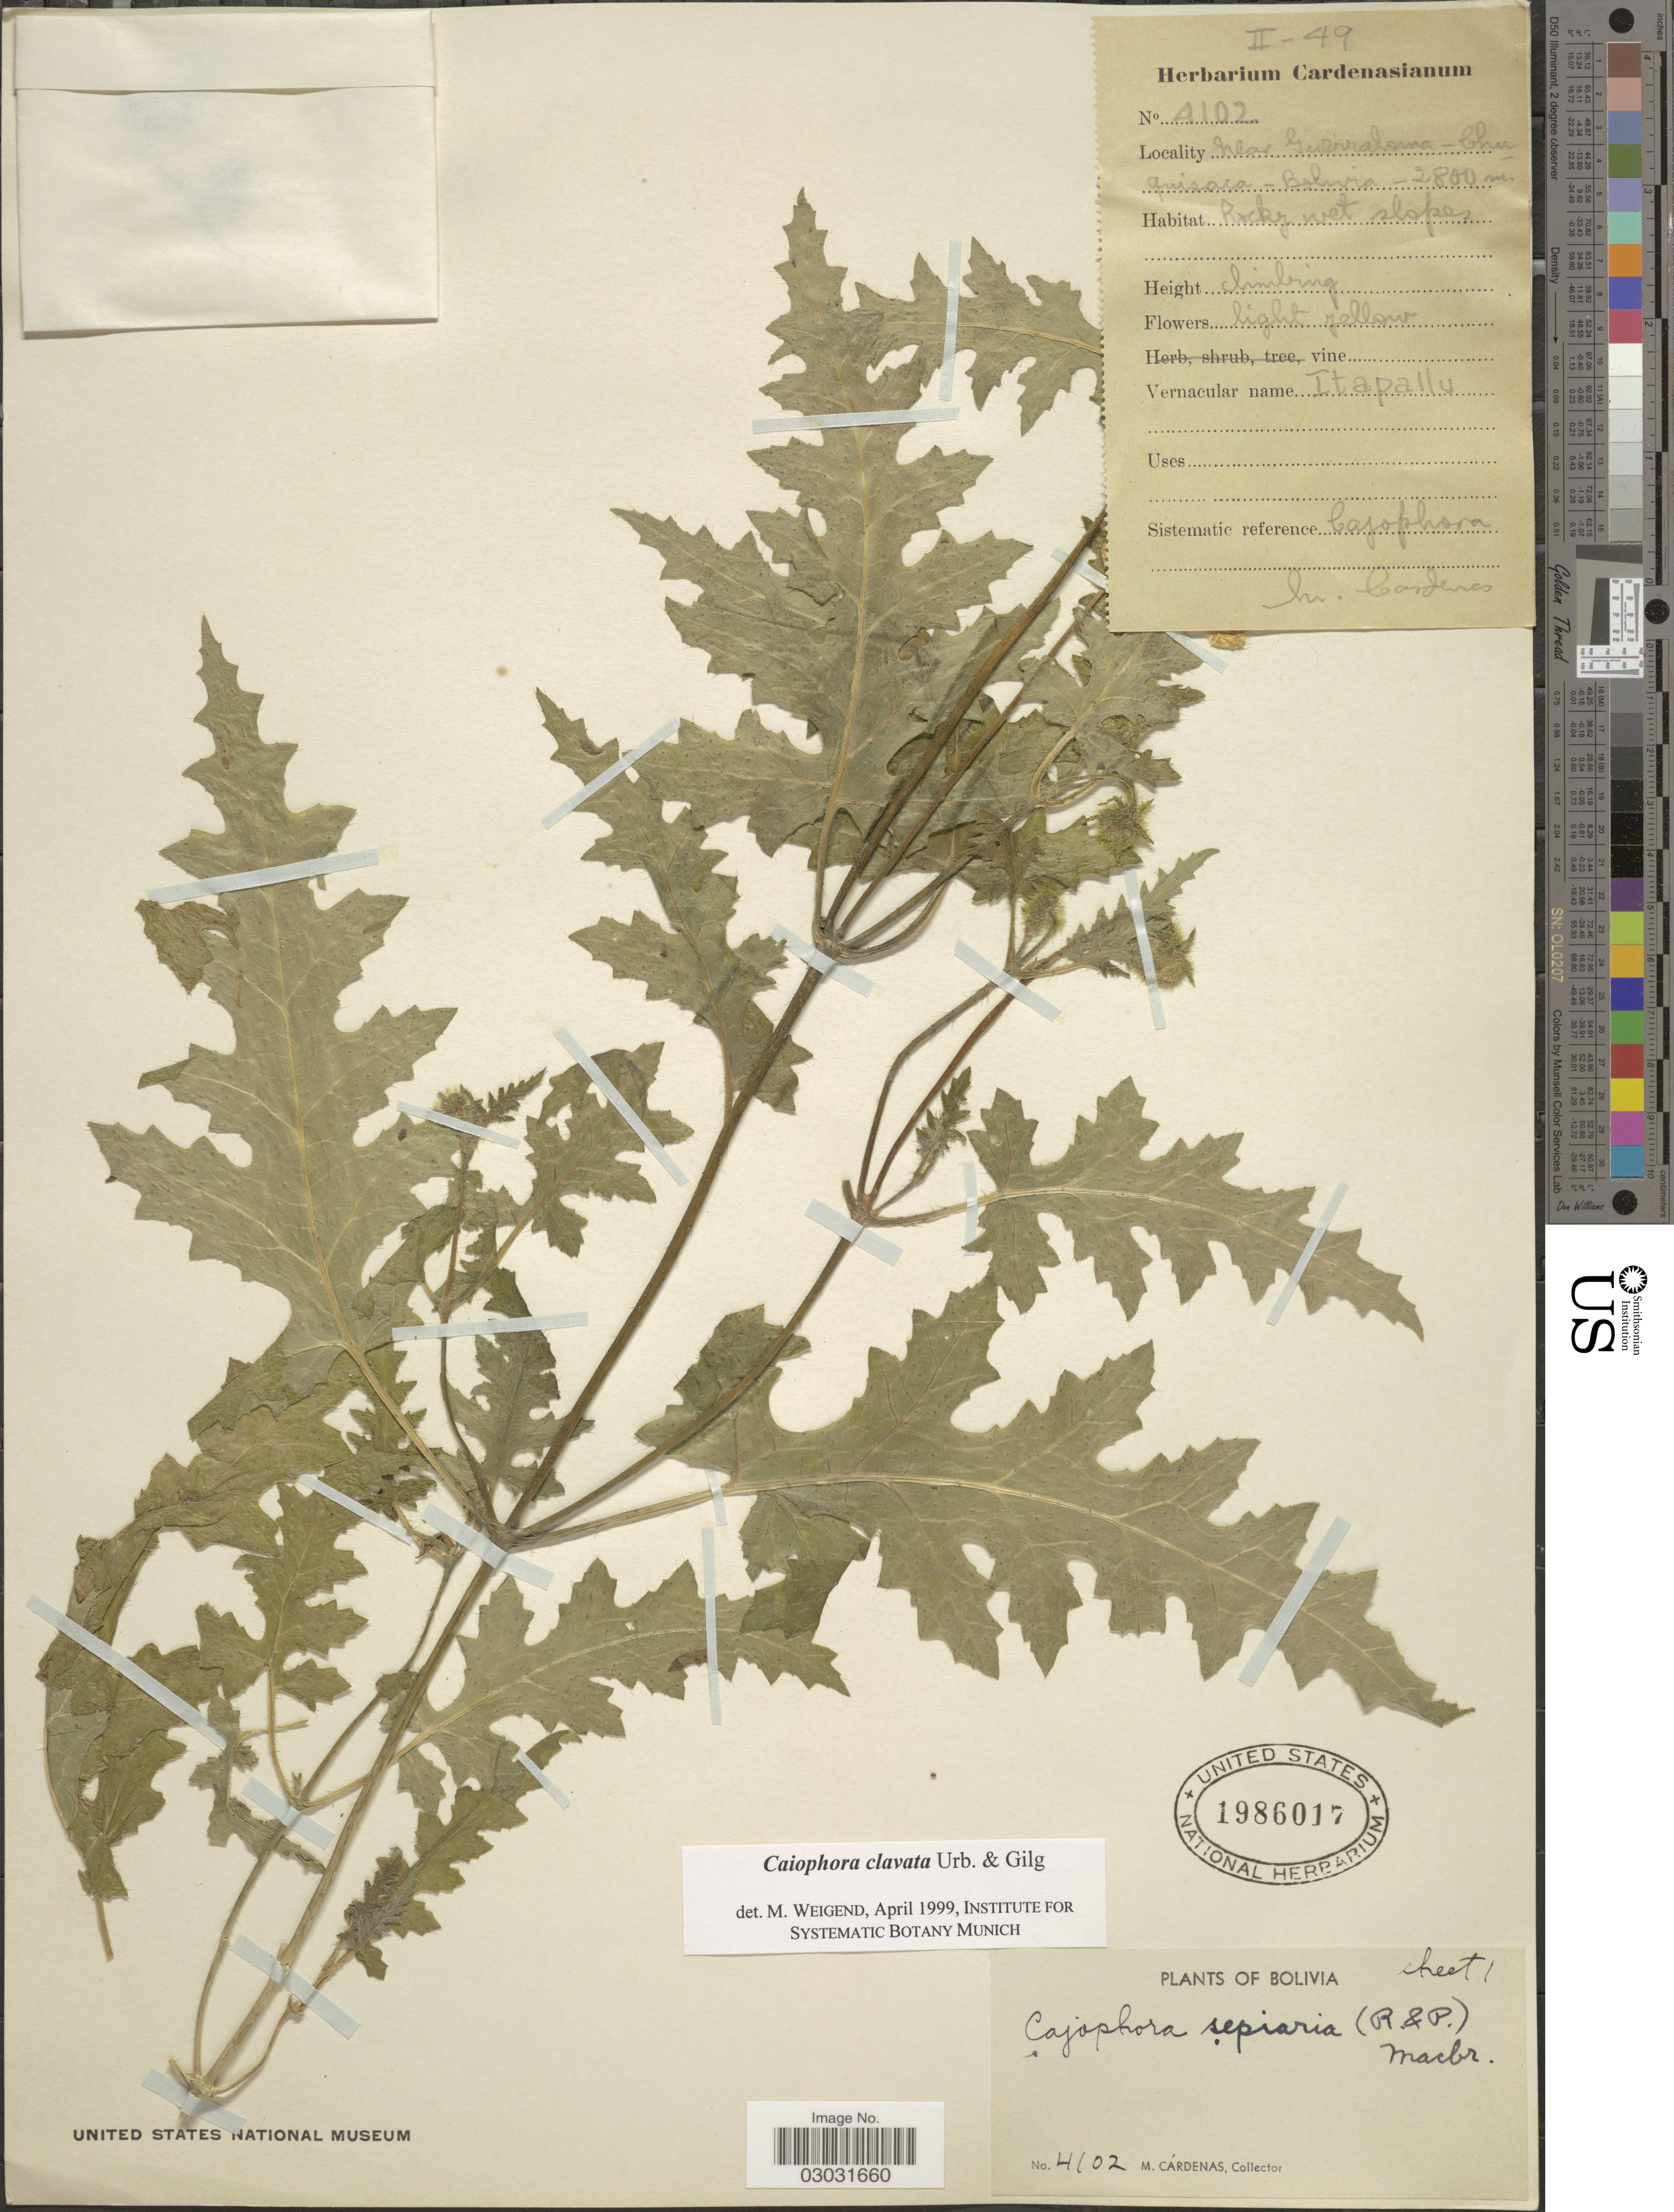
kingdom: Plantae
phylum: Tracheophyta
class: Magnoliopsida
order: Cornales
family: Loasaceae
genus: Caiophora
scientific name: Caiophora clavata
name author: Urb. & Gilg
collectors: M. Cárdenas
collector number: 4102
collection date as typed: Transcribed d/m/y: /2/49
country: Bolivia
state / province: Chuquisaca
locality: Near Guerraloma.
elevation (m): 2800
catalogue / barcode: US 1986017